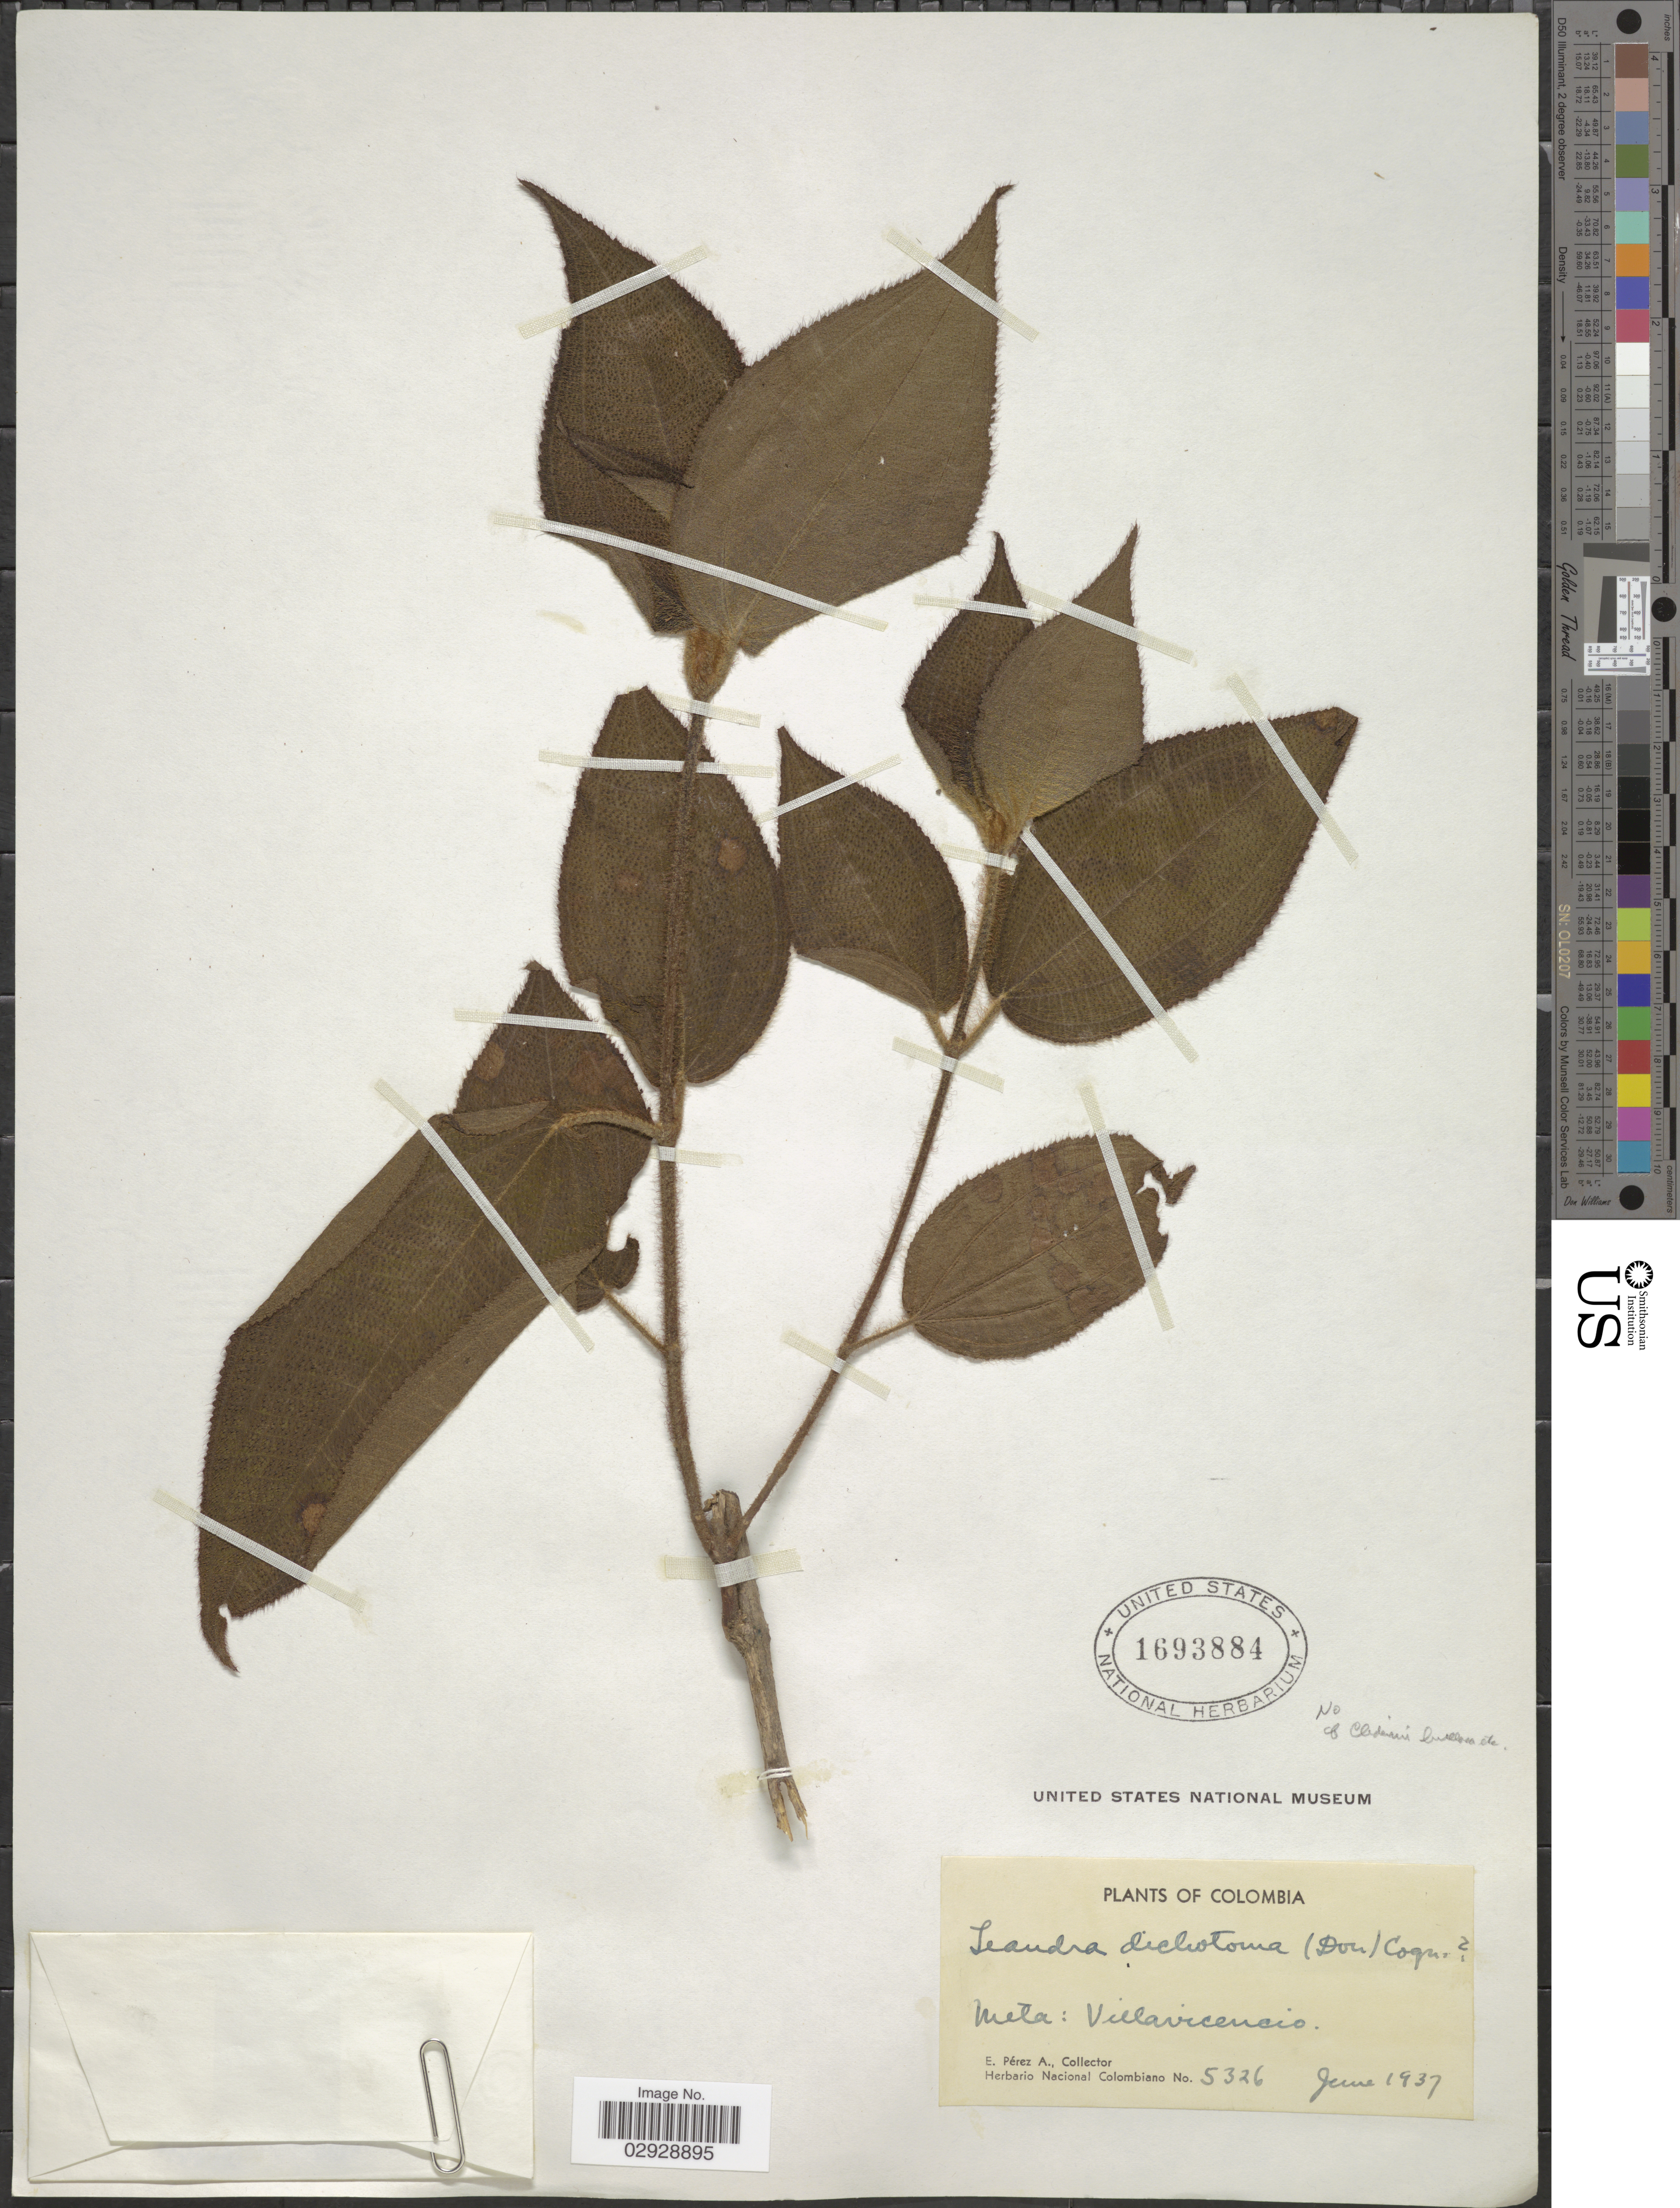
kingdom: Plantae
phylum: Tracheophyta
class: Magnoliopsida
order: Myrtales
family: Melastomataceae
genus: Leandra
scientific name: Leandra dichotoma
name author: (D. Don) Cogn.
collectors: E. Pérez Arbeláez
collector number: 5326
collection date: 1937-06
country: Colombia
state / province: Meta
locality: Villavicencio.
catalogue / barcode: US 1693884